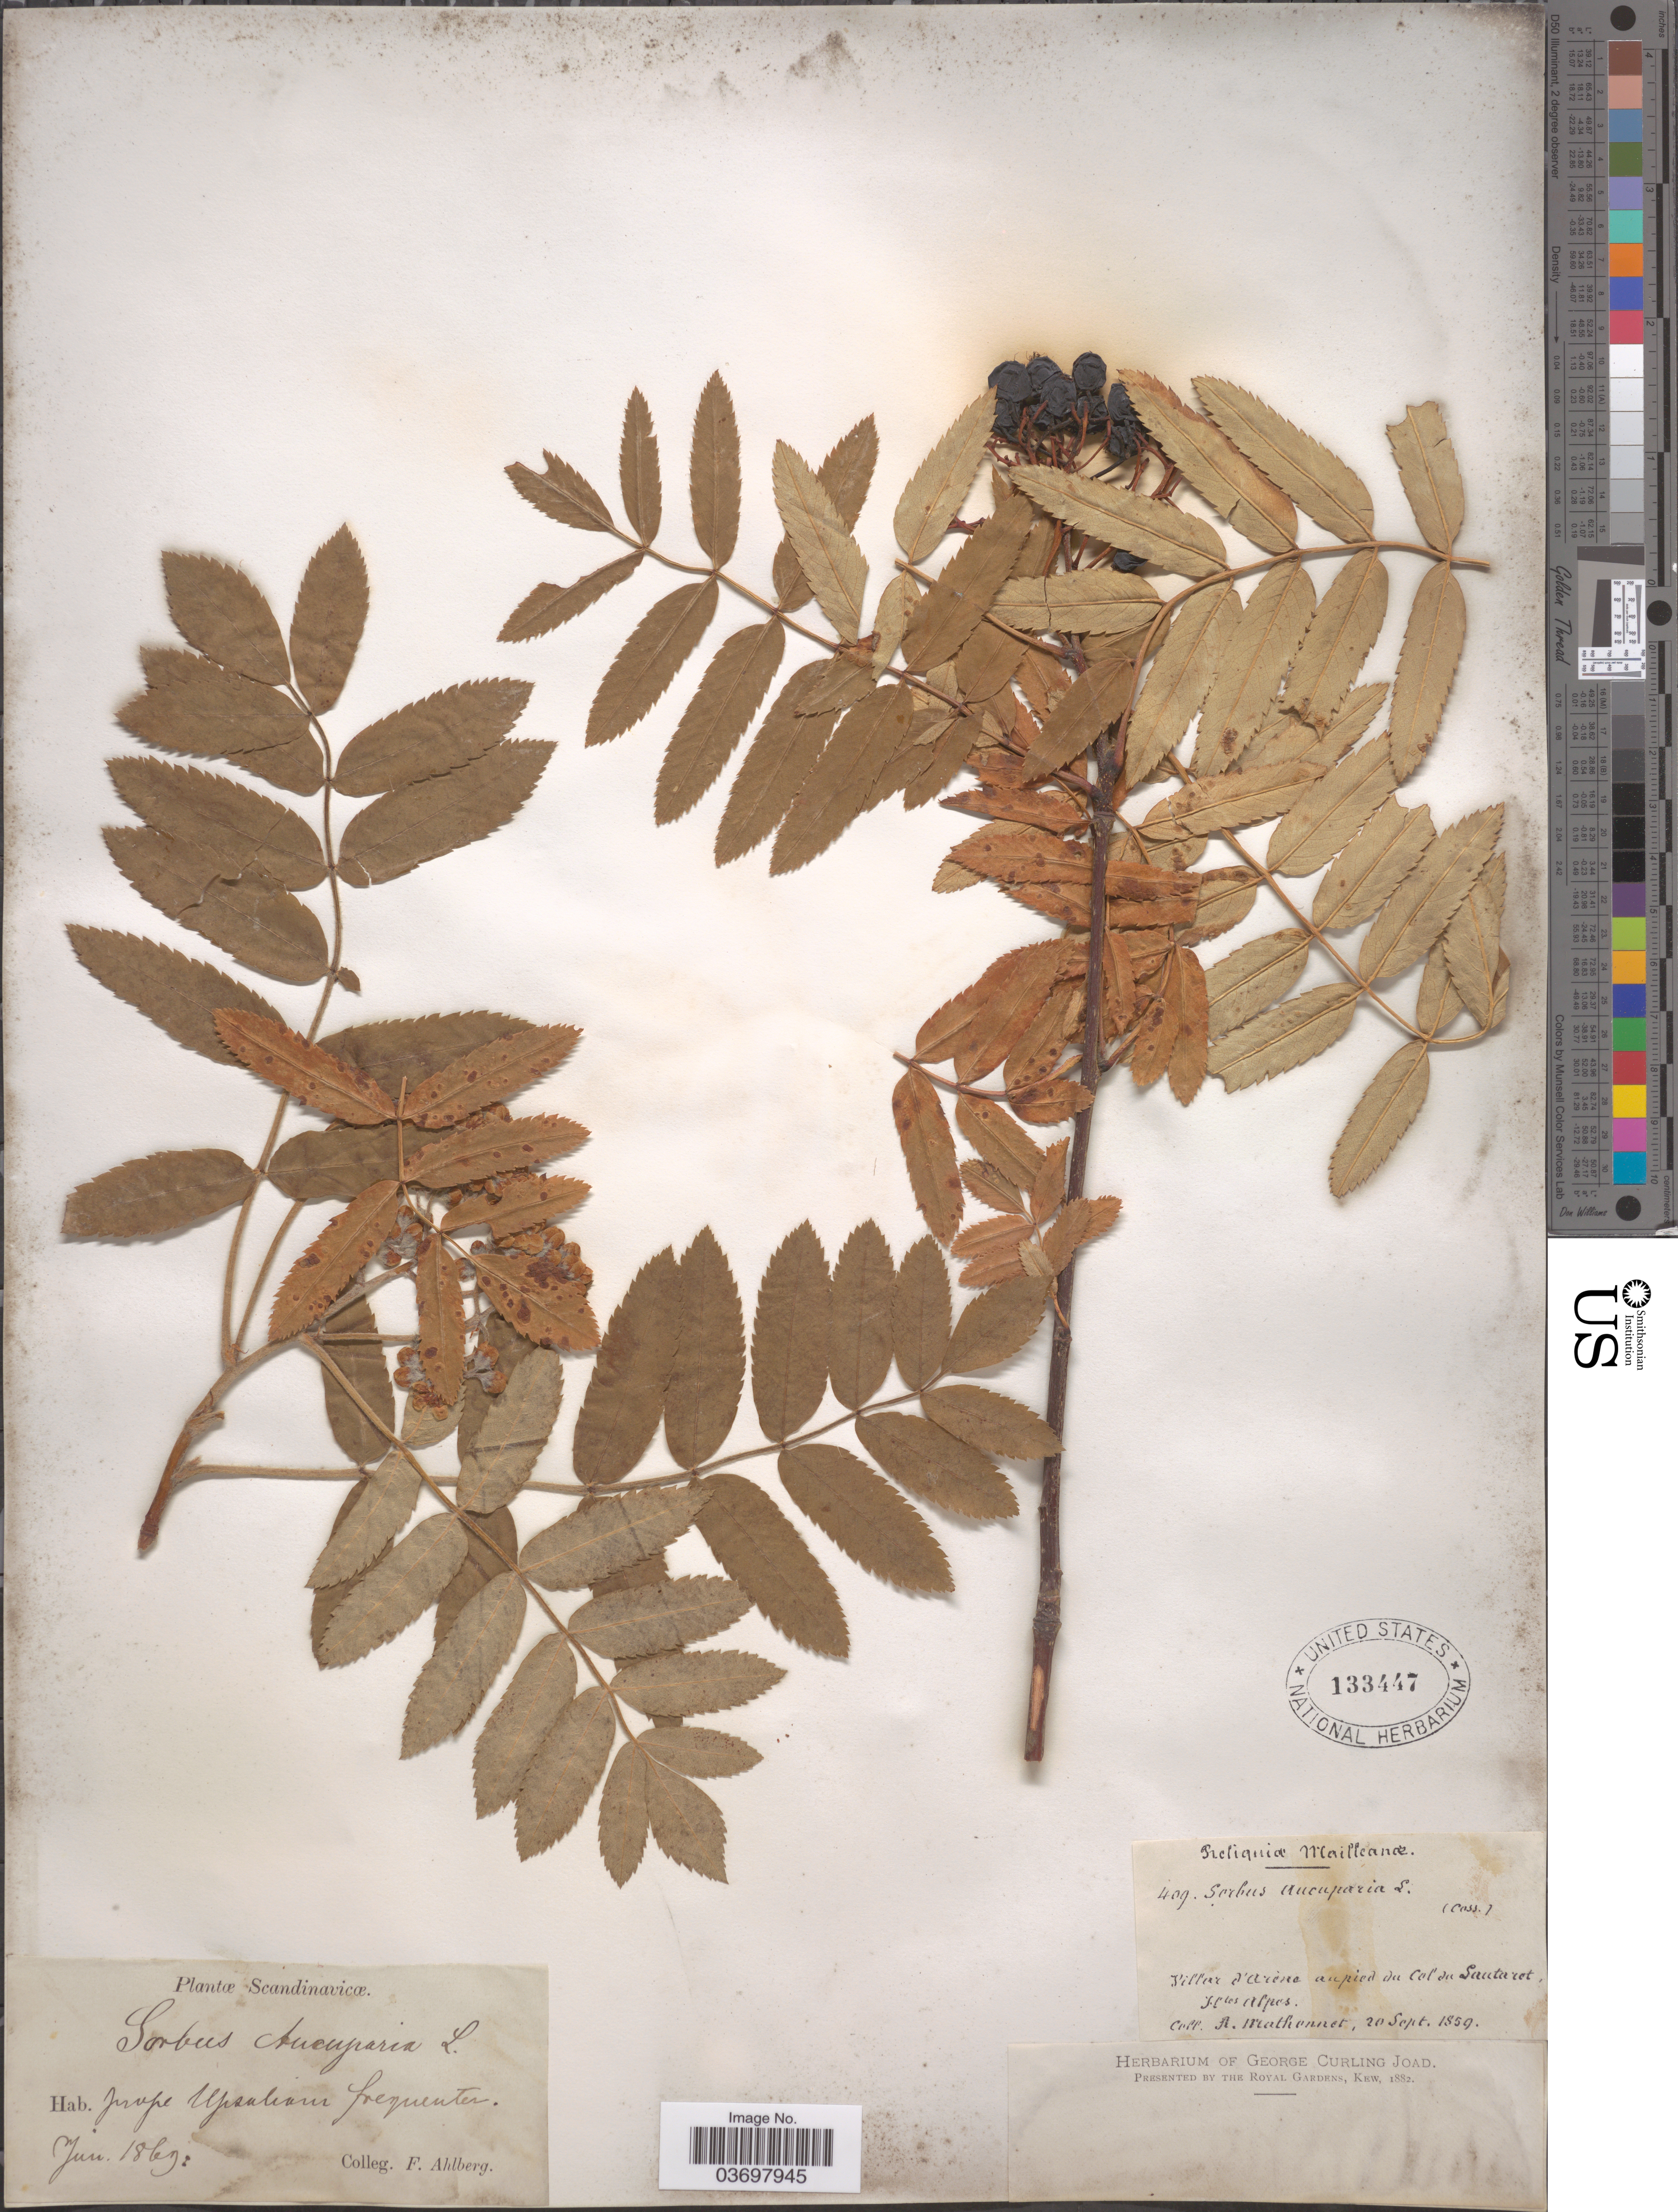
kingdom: Plantae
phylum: Tracheophyta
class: Magnoliopsida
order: Rosales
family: Rosaceae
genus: Sorbus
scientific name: Sorbus aucuparia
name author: L.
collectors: F. Ahlberg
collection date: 1869-06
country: Sweden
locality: Scandinavicæ. Prope Upsaliam frequentes.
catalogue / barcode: US 133447-2